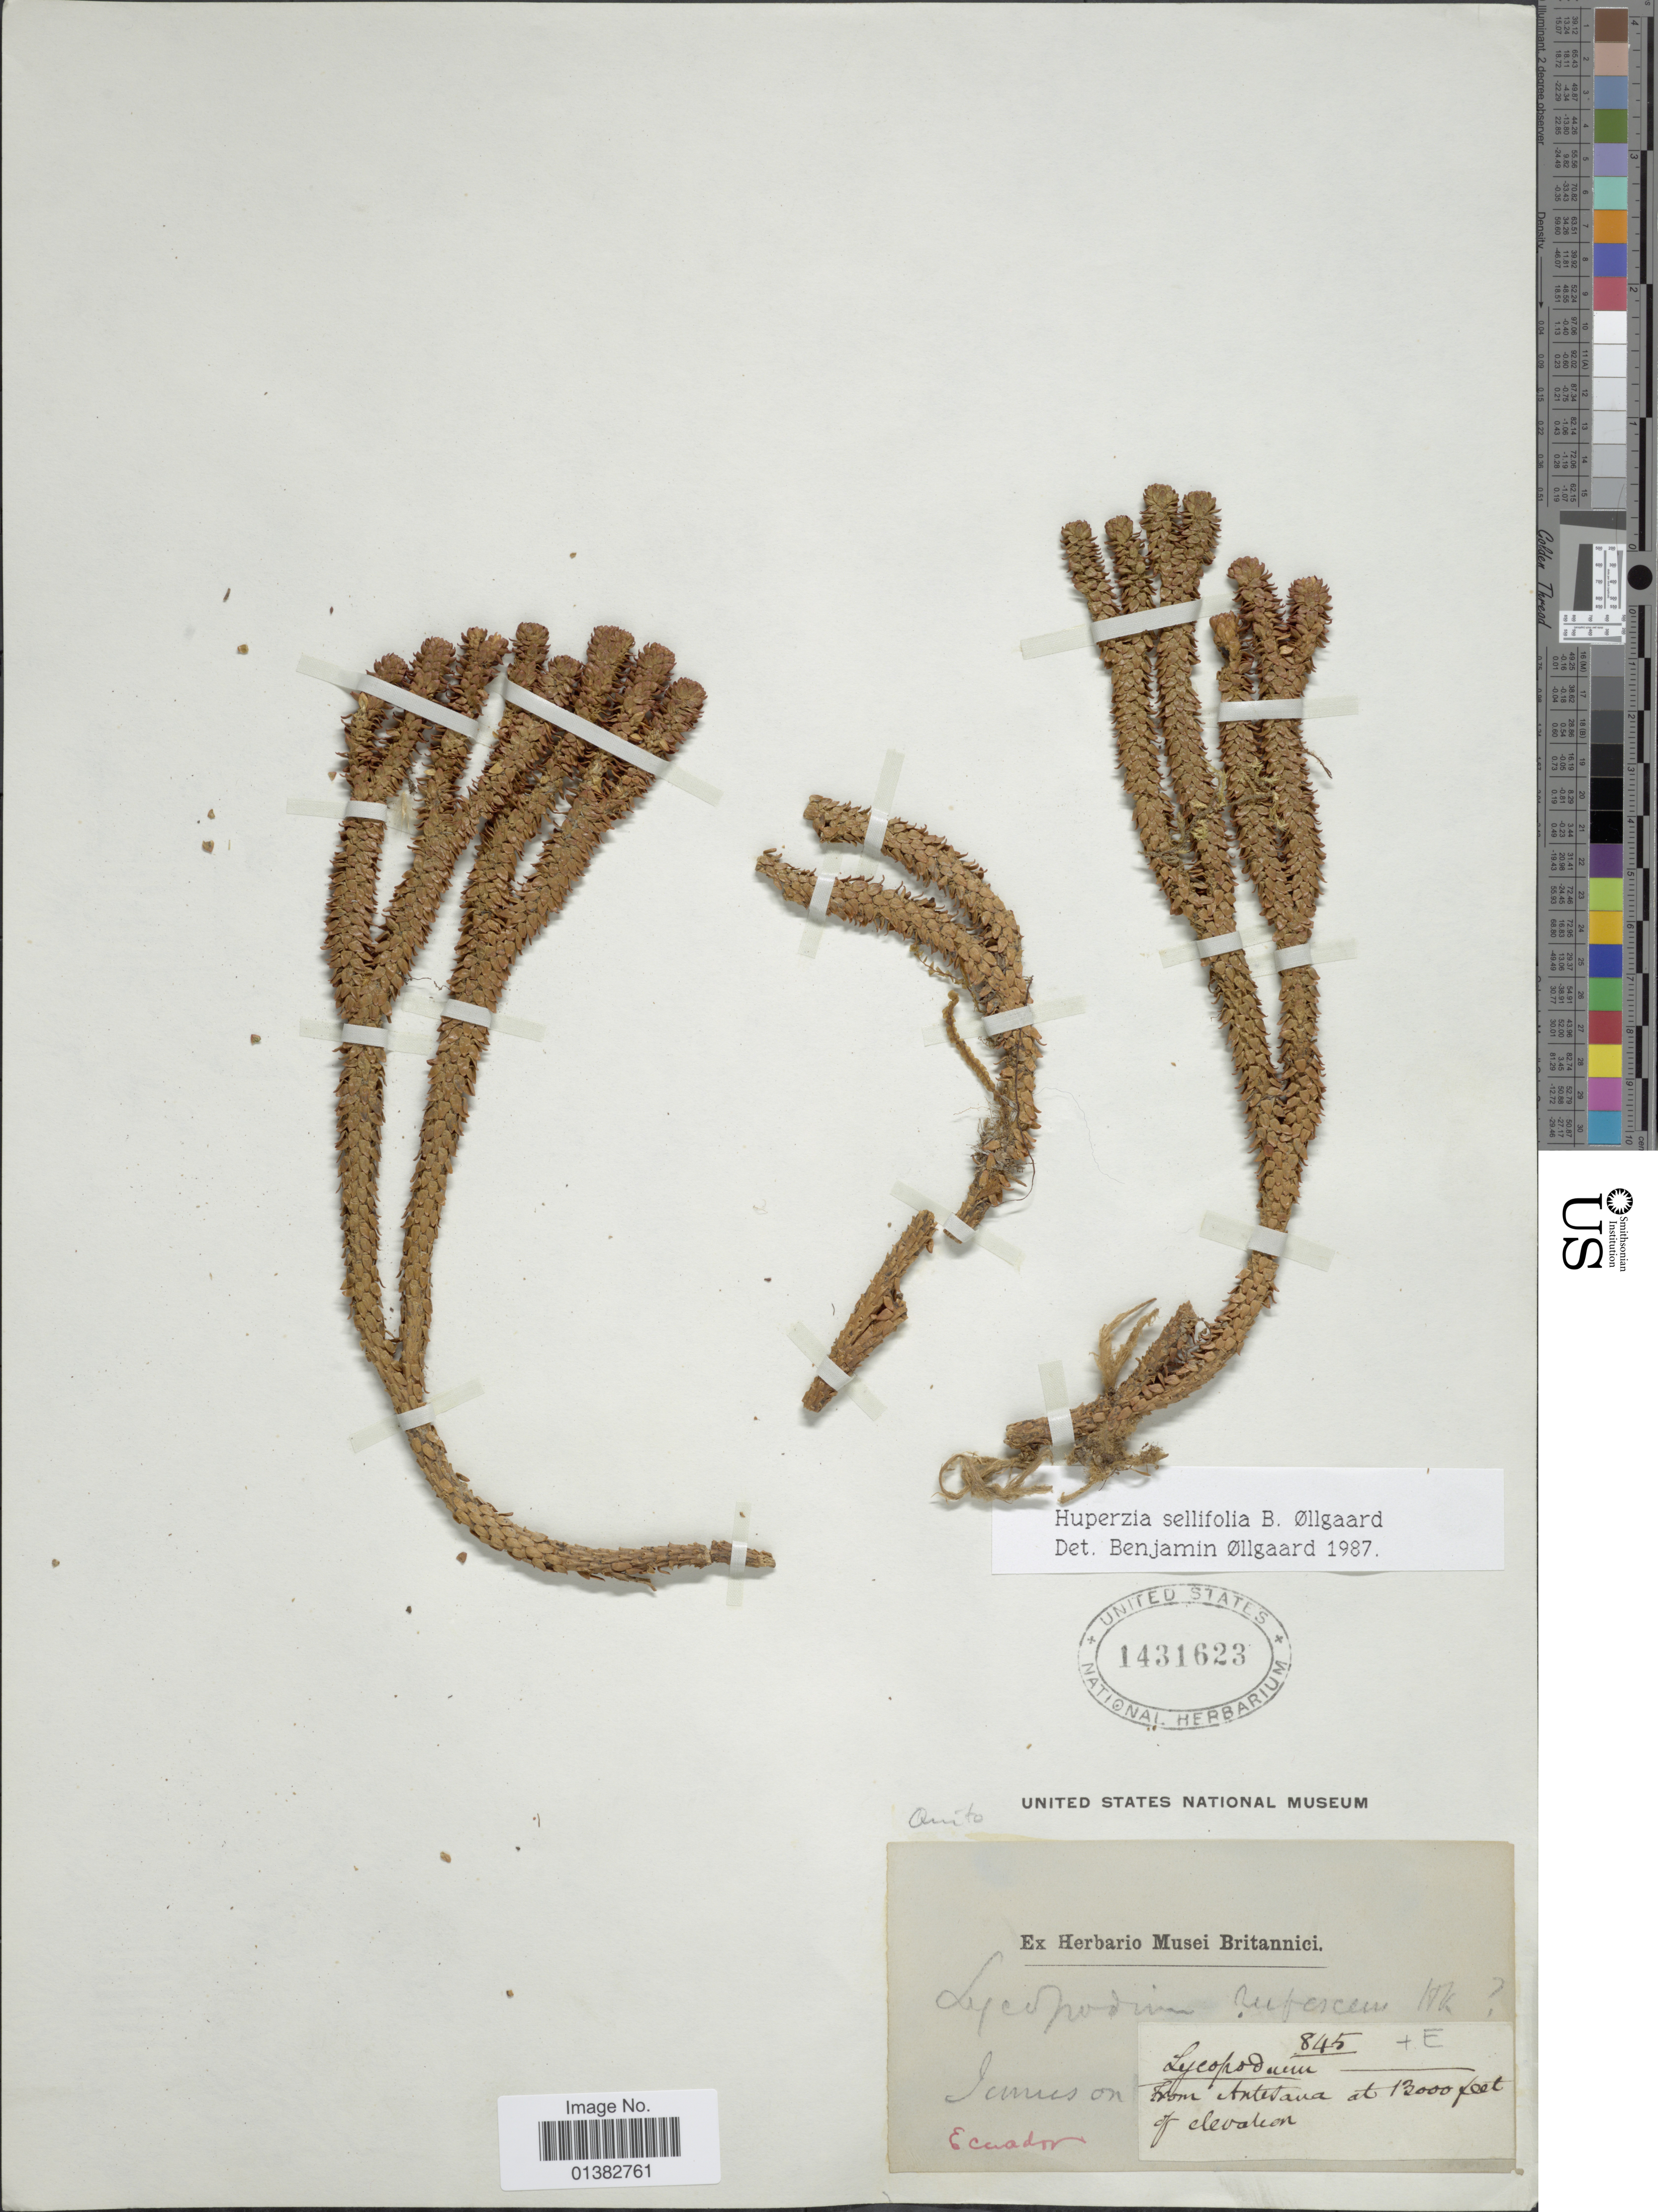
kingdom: Plantae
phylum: Tracheophyta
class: Lycopodiopsida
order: Lycopodiales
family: Lycopodiaceae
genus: Phlegmariurus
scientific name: Phlegmariurus sellifolius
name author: (B. Øllg.) B. Øllg.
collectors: -- Jameson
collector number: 845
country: Ecuador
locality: From Antisana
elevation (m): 3962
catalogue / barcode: US 1431623